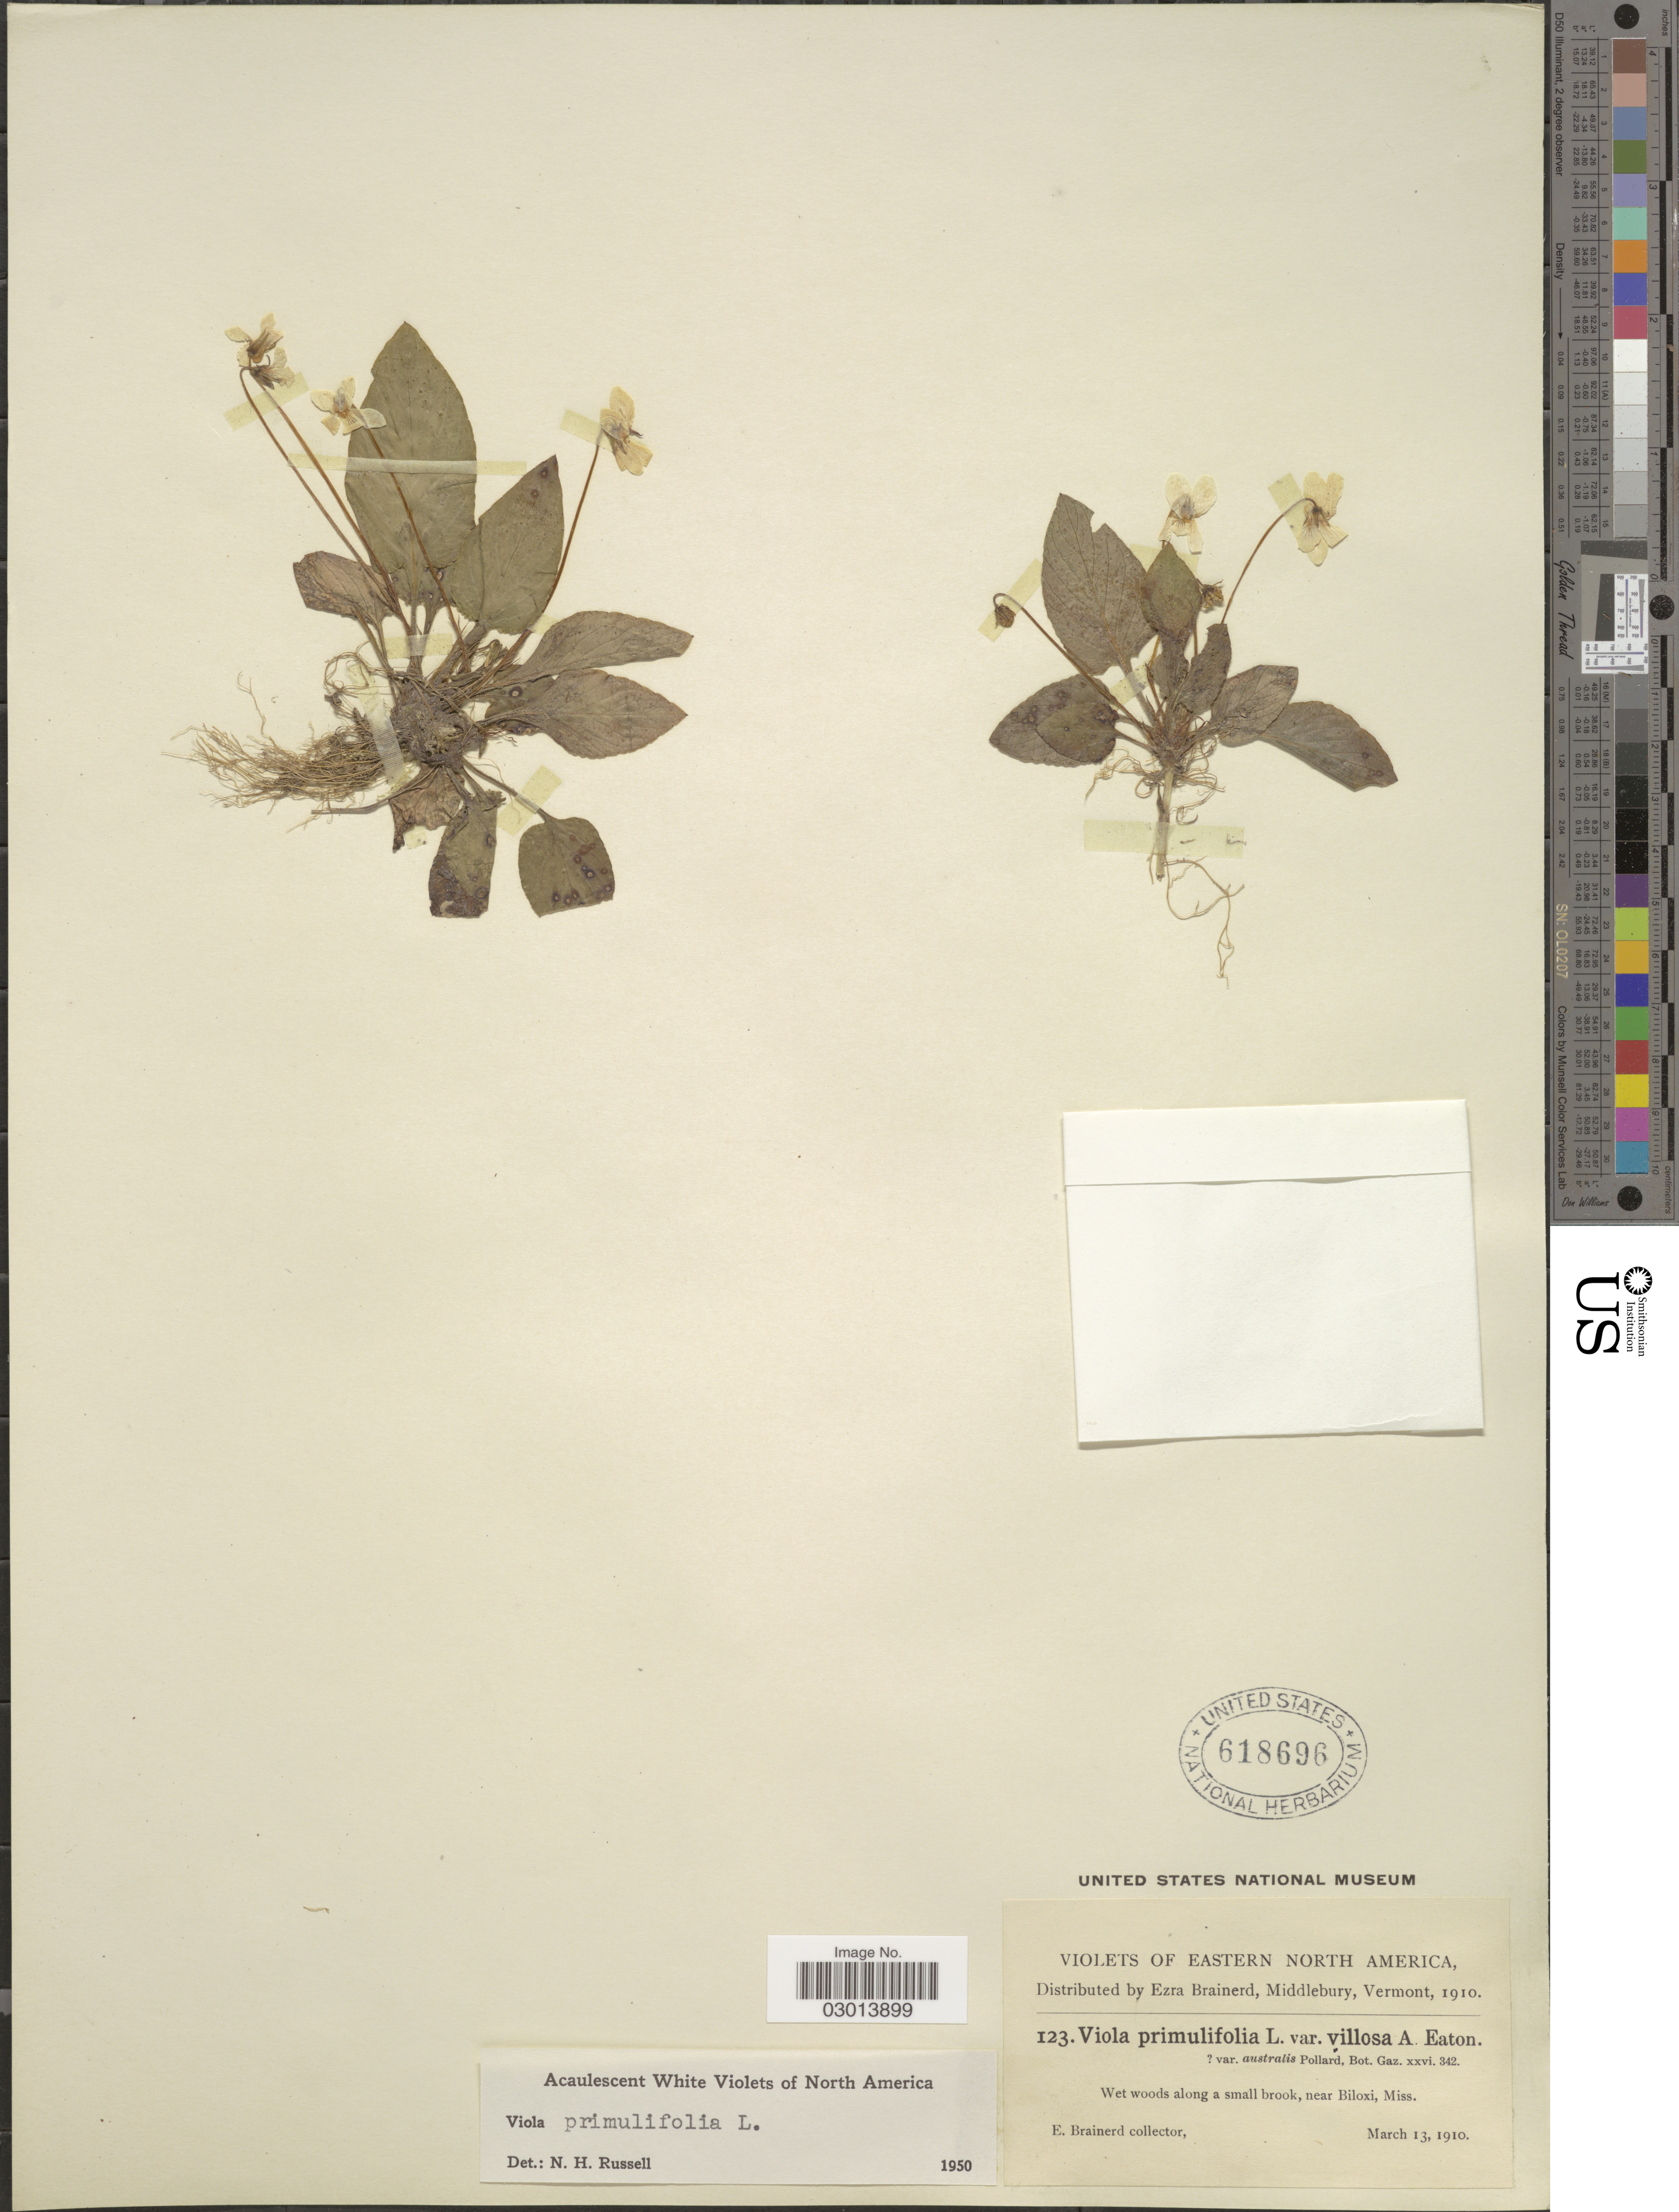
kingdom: Plantae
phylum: Tracheophyta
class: Magnoliopsida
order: Malpighiales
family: Violaceae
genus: Viola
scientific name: Viola primulifolia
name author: L.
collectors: E. Brainerd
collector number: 123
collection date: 1910-03-13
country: United States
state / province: Mississippi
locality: Eastern North America. Wet woods along small brook, near Biloxi.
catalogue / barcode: US 618696